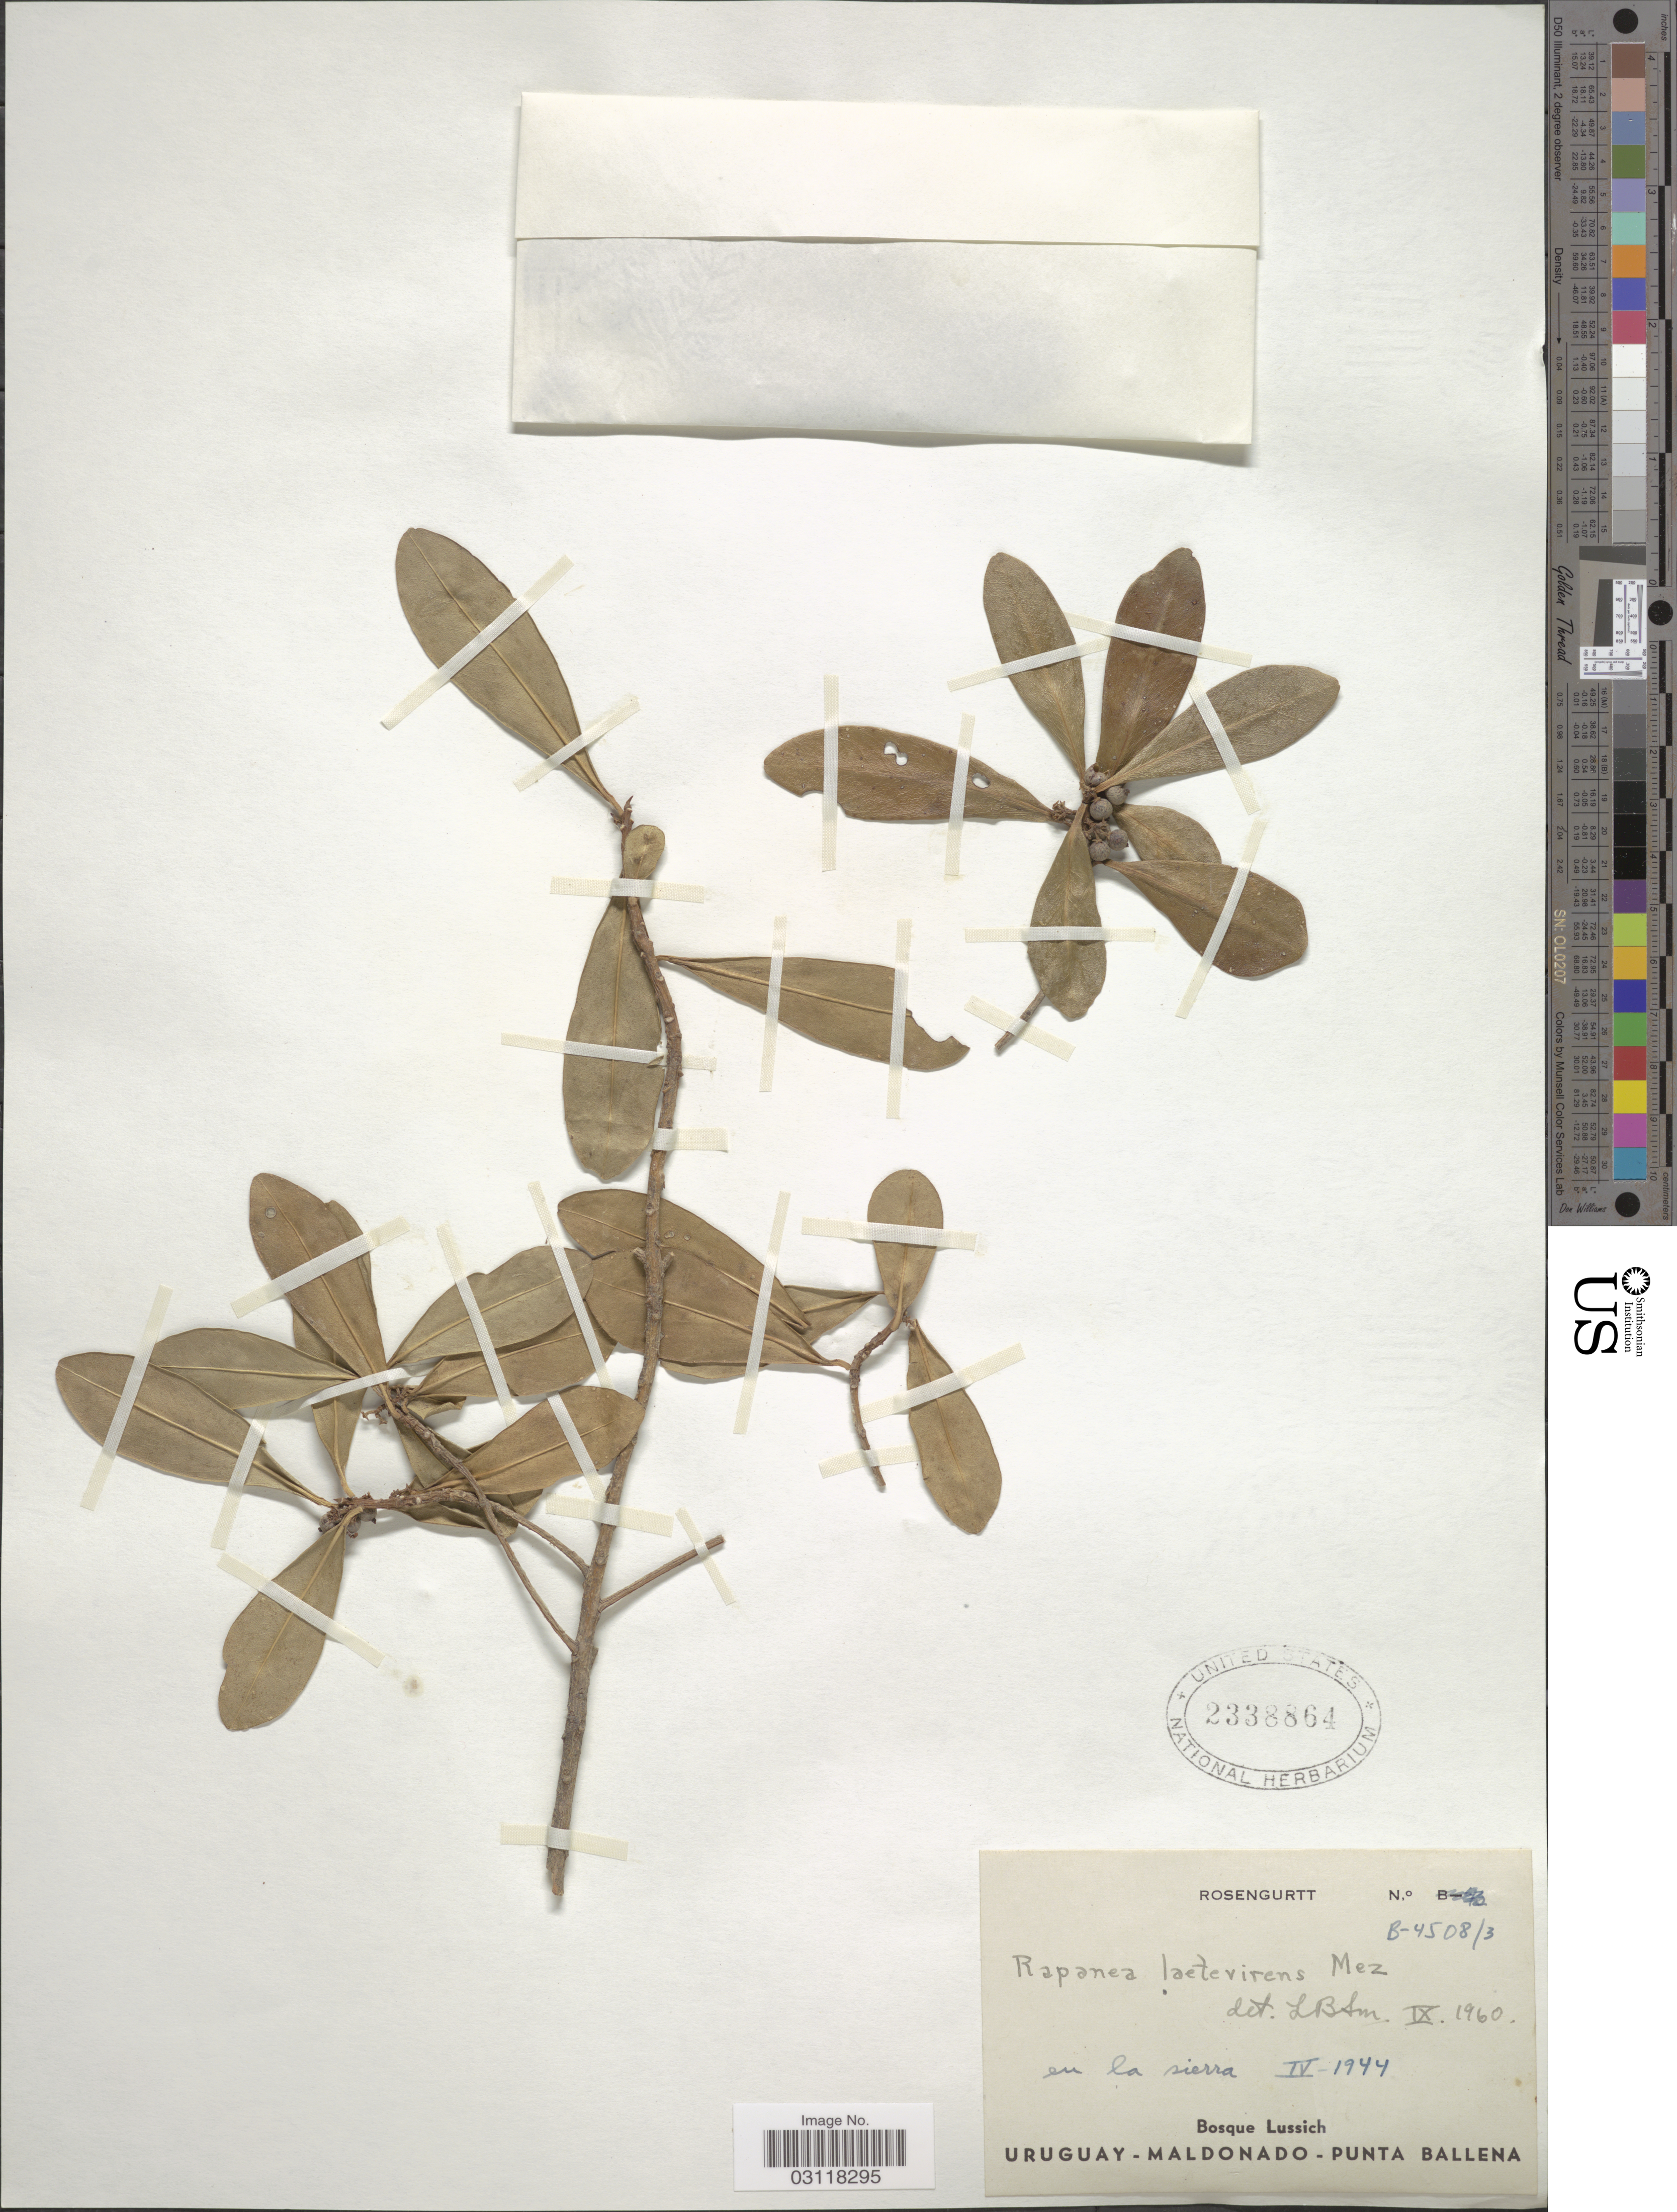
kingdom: Plantae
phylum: Tracheophyta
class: Magnoliopsida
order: Ericales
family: Primulaceae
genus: Rapanea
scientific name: Rapanea laetevirens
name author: Mez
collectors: Rosengurtt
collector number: B-4508/3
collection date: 1944-04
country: Uruguay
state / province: Maldonado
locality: Bosque Lussich. Punta Ballena.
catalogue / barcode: US 2338864